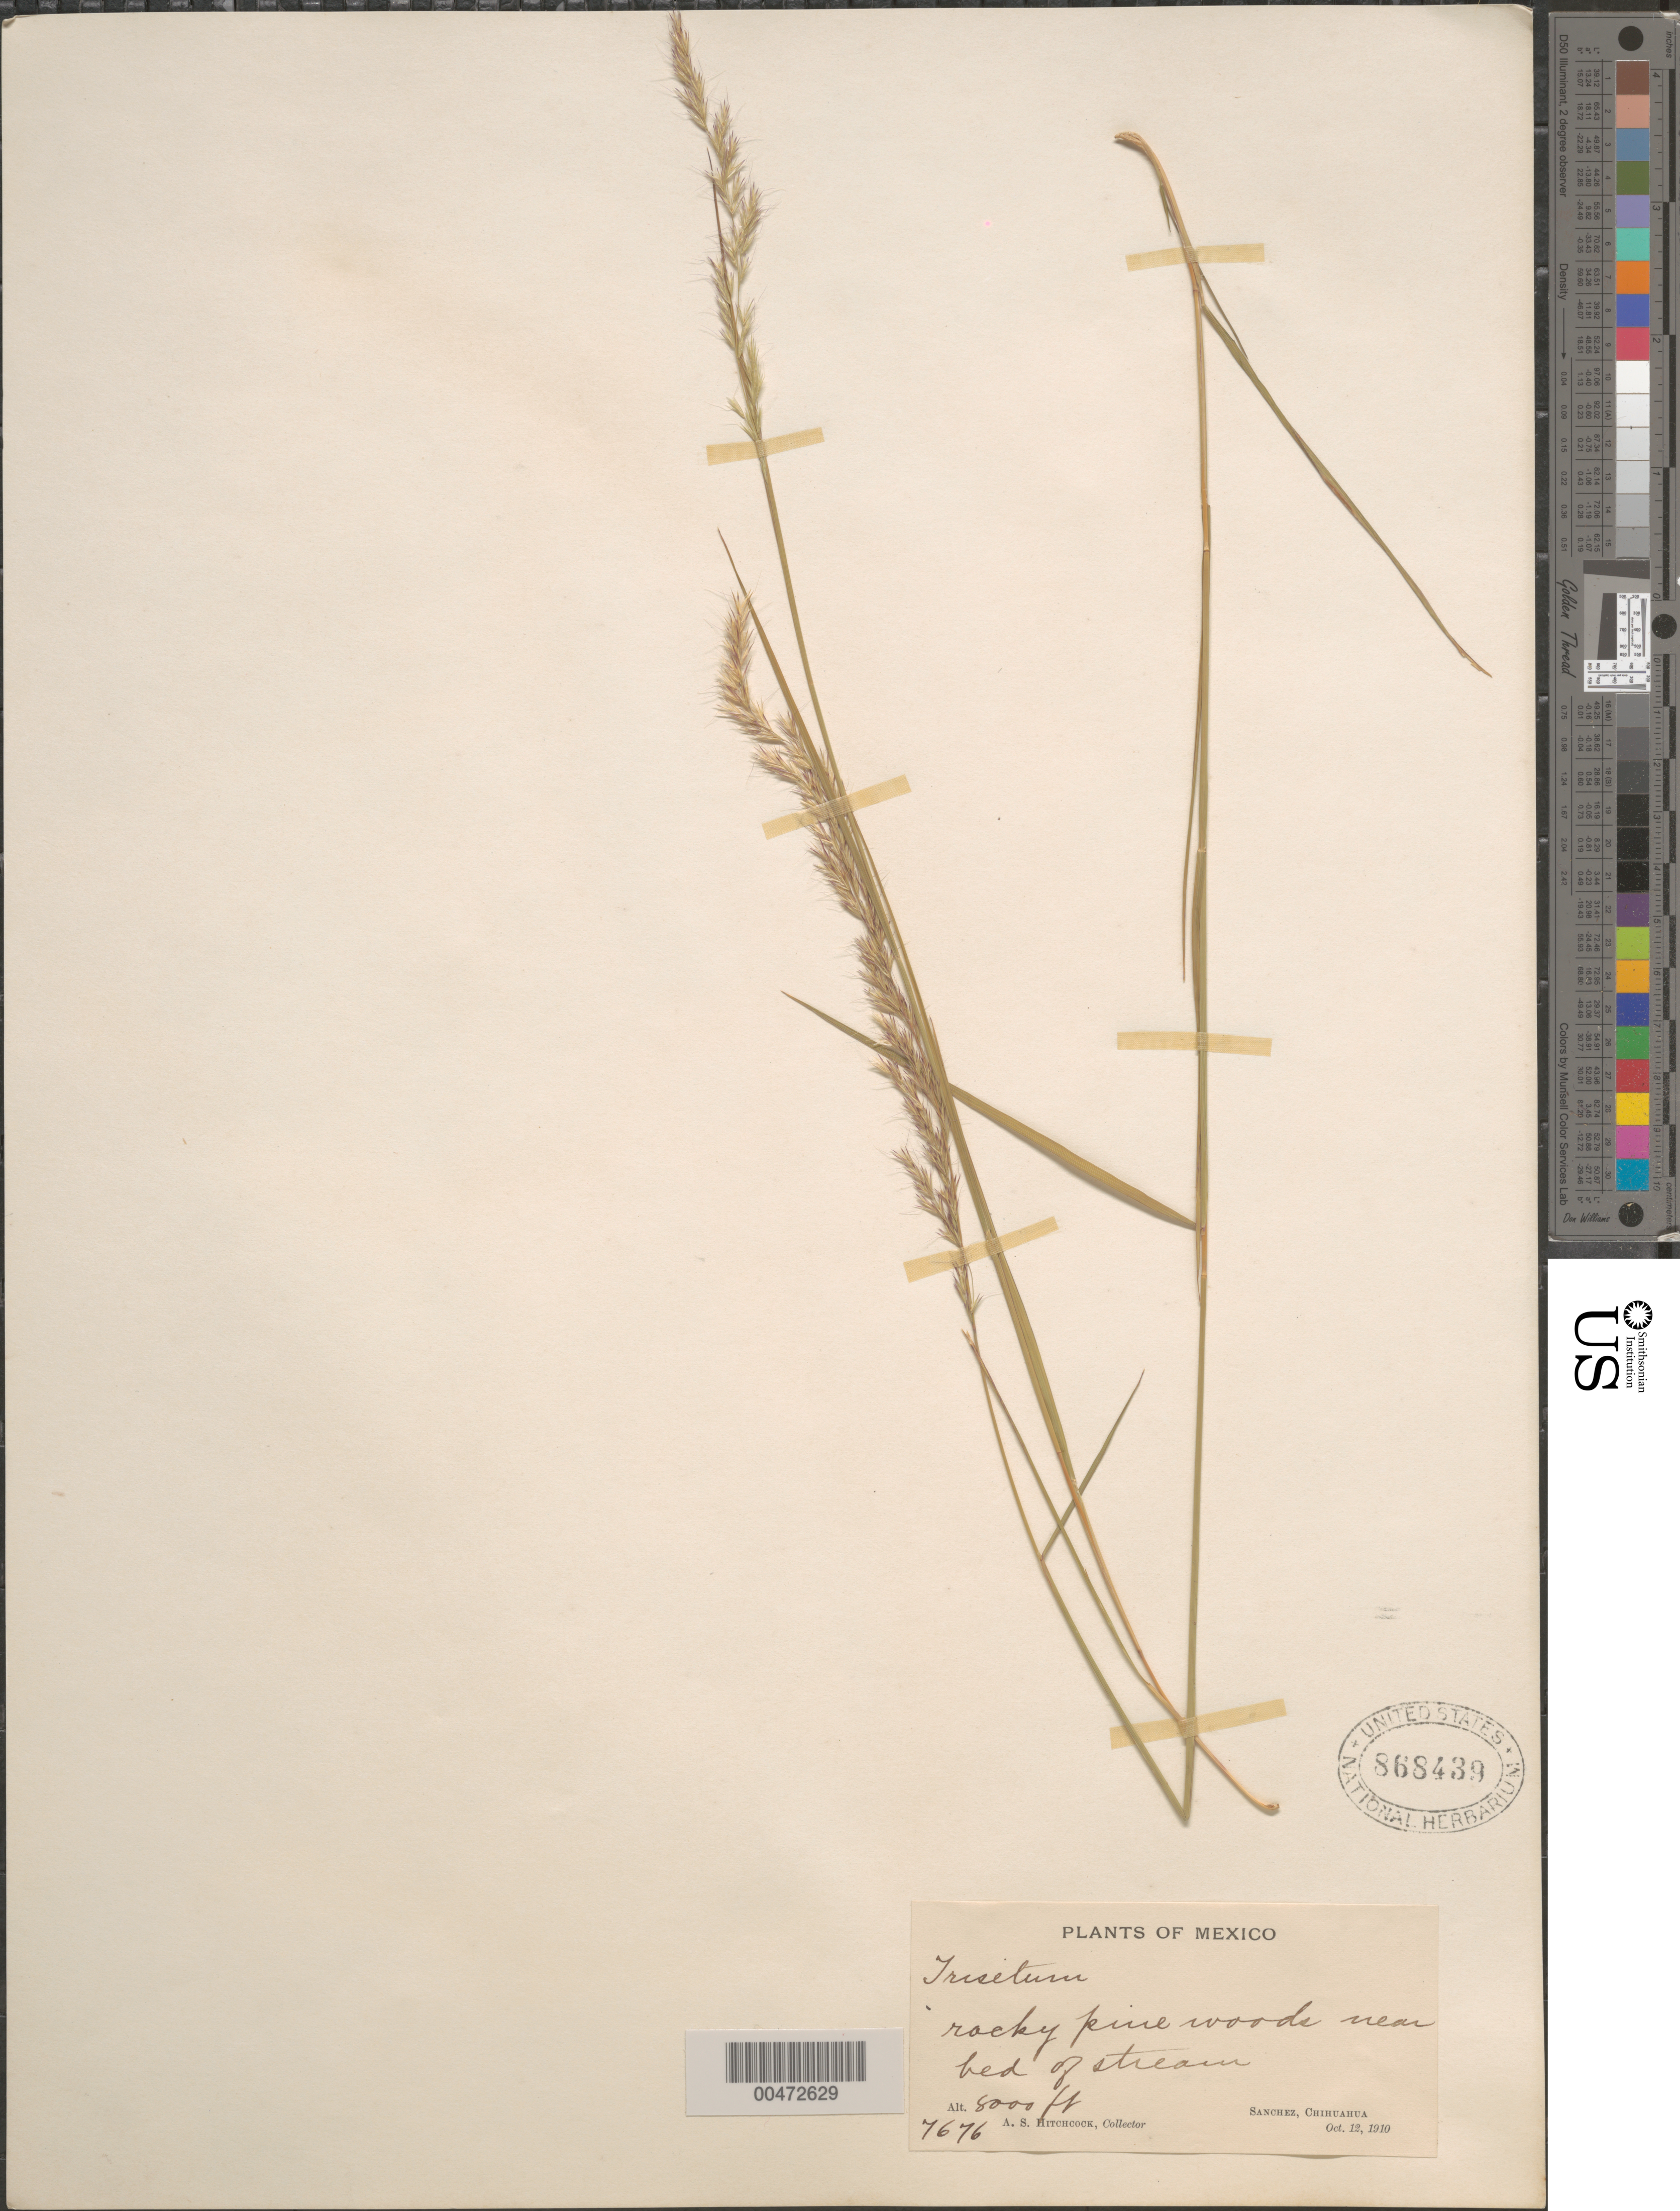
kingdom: Plantae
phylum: Tracheophyta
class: Liliopsida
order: Poales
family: Poaceae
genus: Trisetum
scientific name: Trisetum deyeuxioides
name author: (Kunth) Kunth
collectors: A. S. Hitchcock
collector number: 7676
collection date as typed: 12 Oct 1910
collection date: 1910-10-12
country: Mexico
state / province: Chihuahua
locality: Sanchez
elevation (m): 2438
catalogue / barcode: US 868439